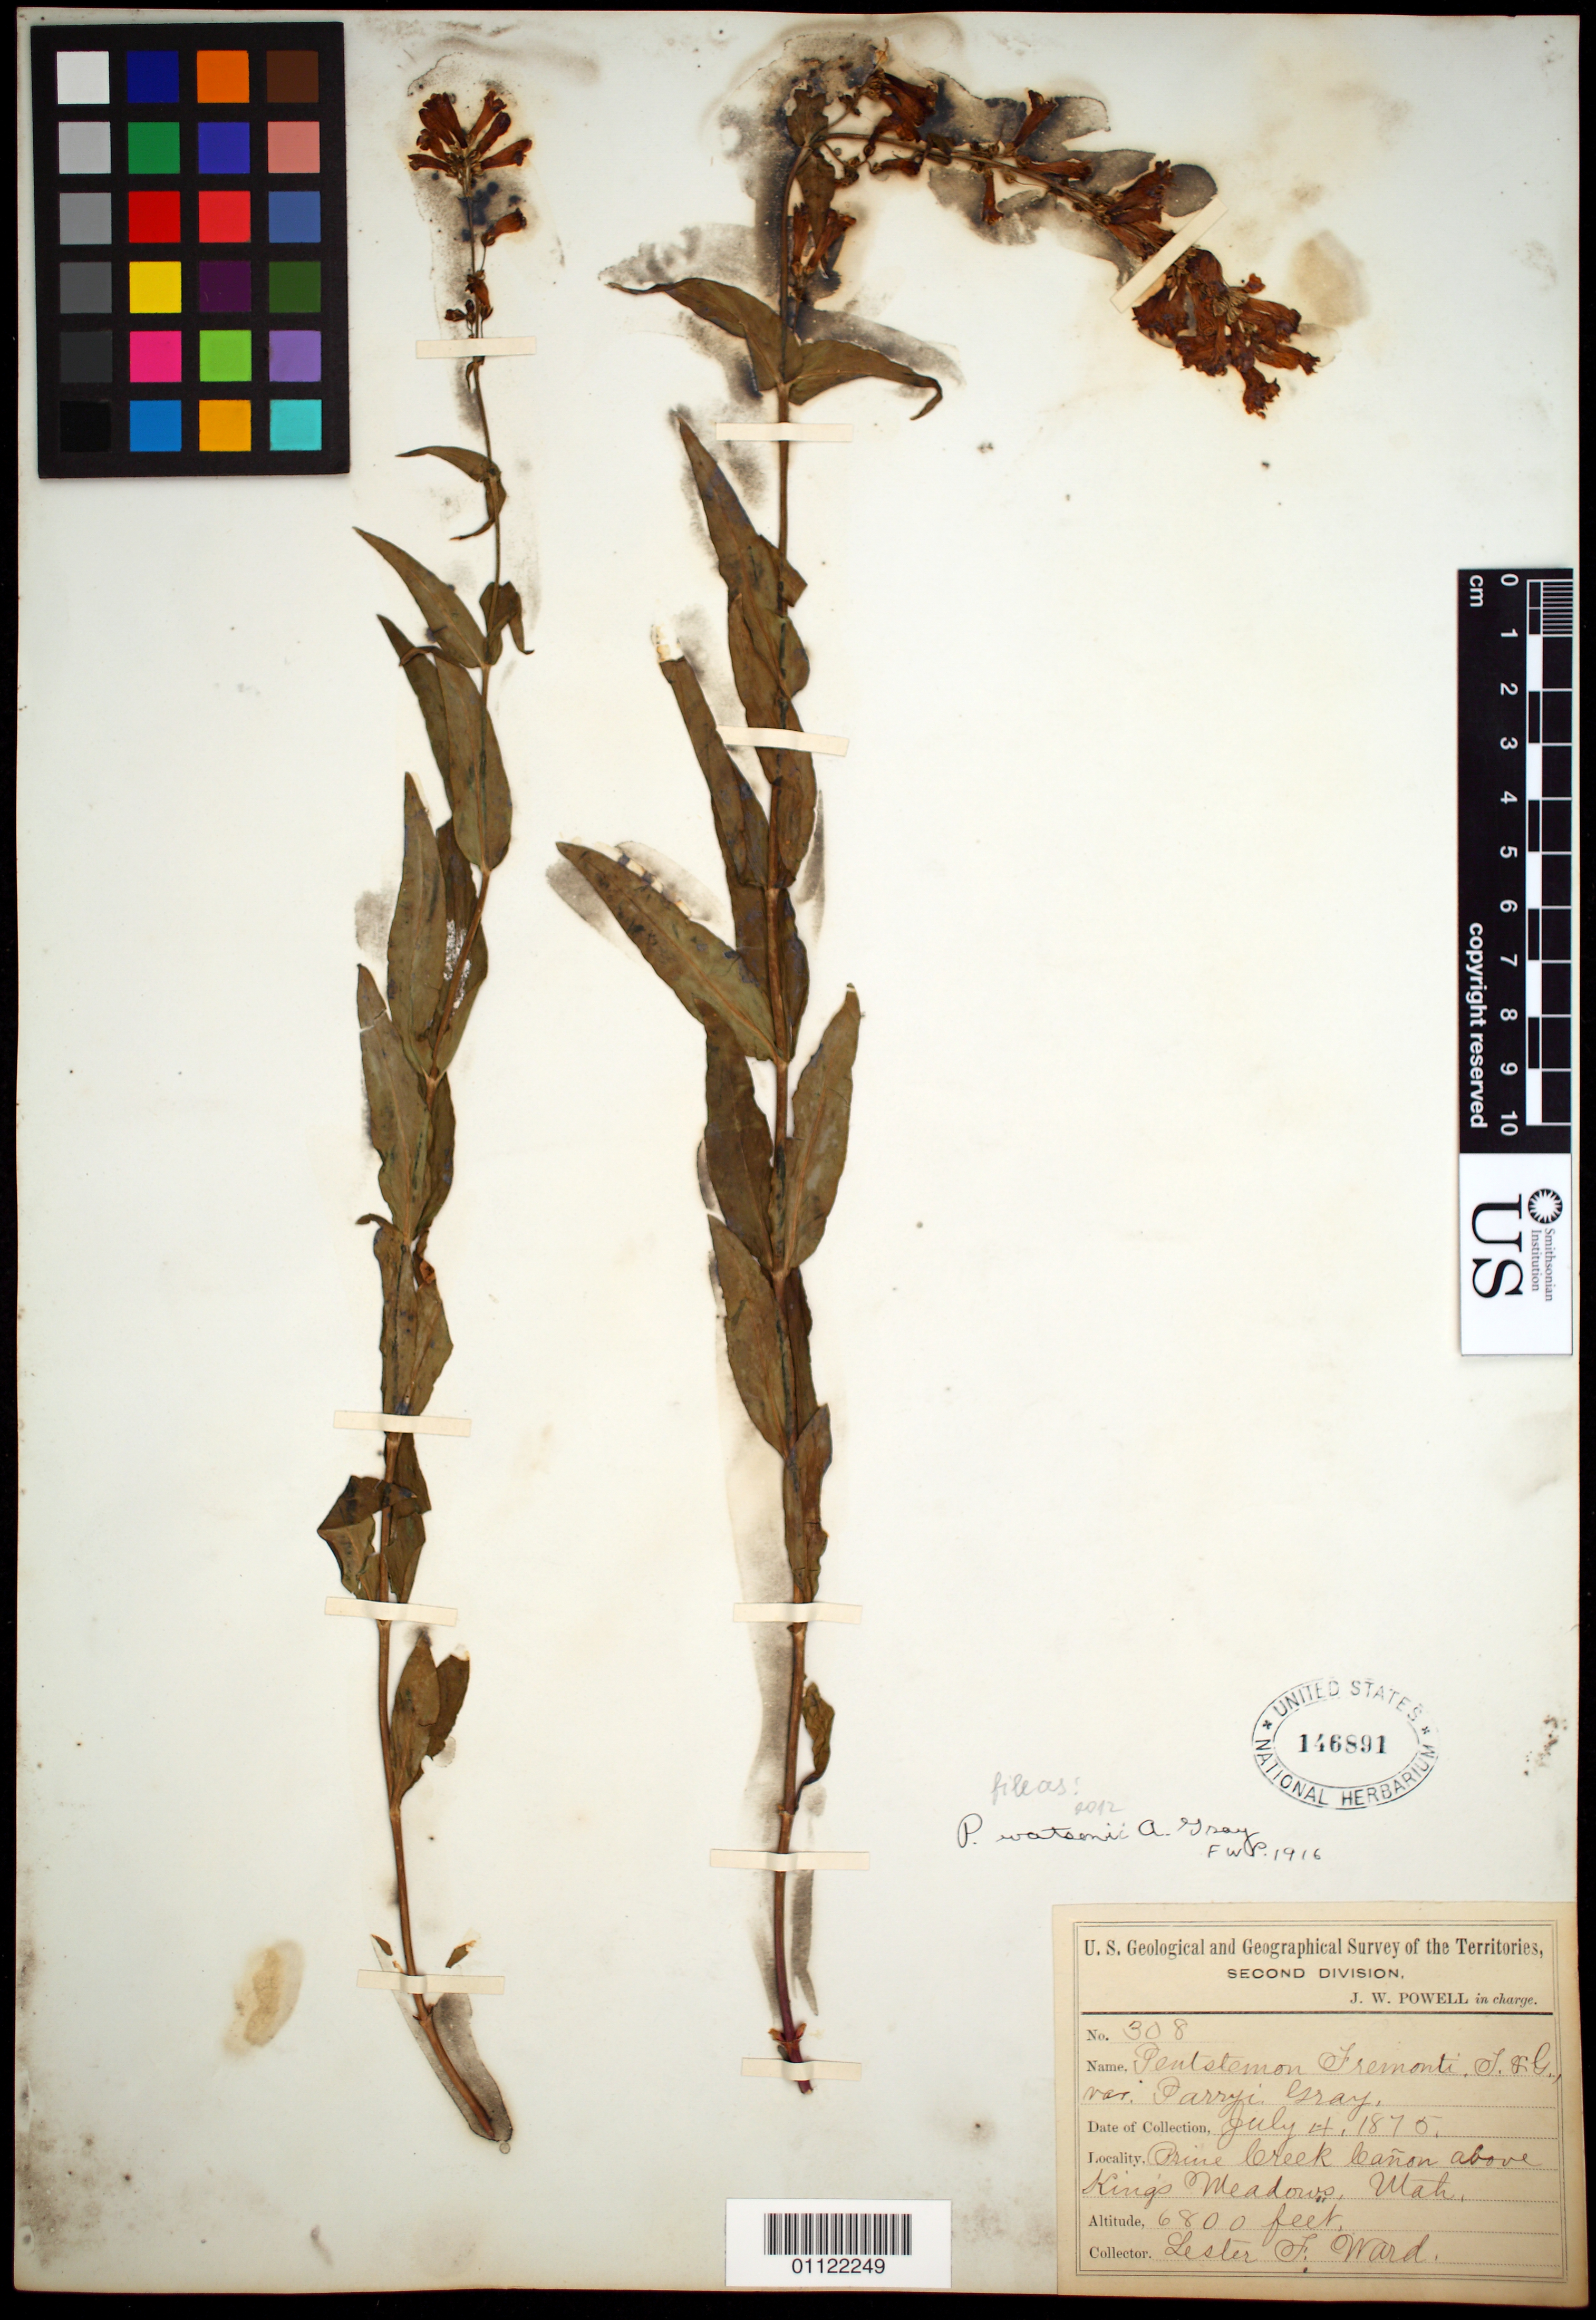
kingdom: Plantae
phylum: Tracheophyta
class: Magnoliopsida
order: Lamiales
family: Plantaginaceae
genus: Penstemon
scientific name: Penstemon watsonii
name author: A. Gray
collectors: L. F. Ward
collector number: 308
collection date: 1875-07-04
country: United States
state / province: Utah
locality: Brine Creek Canyon, above King's Meadows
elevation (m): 2073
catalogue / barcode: US 146891